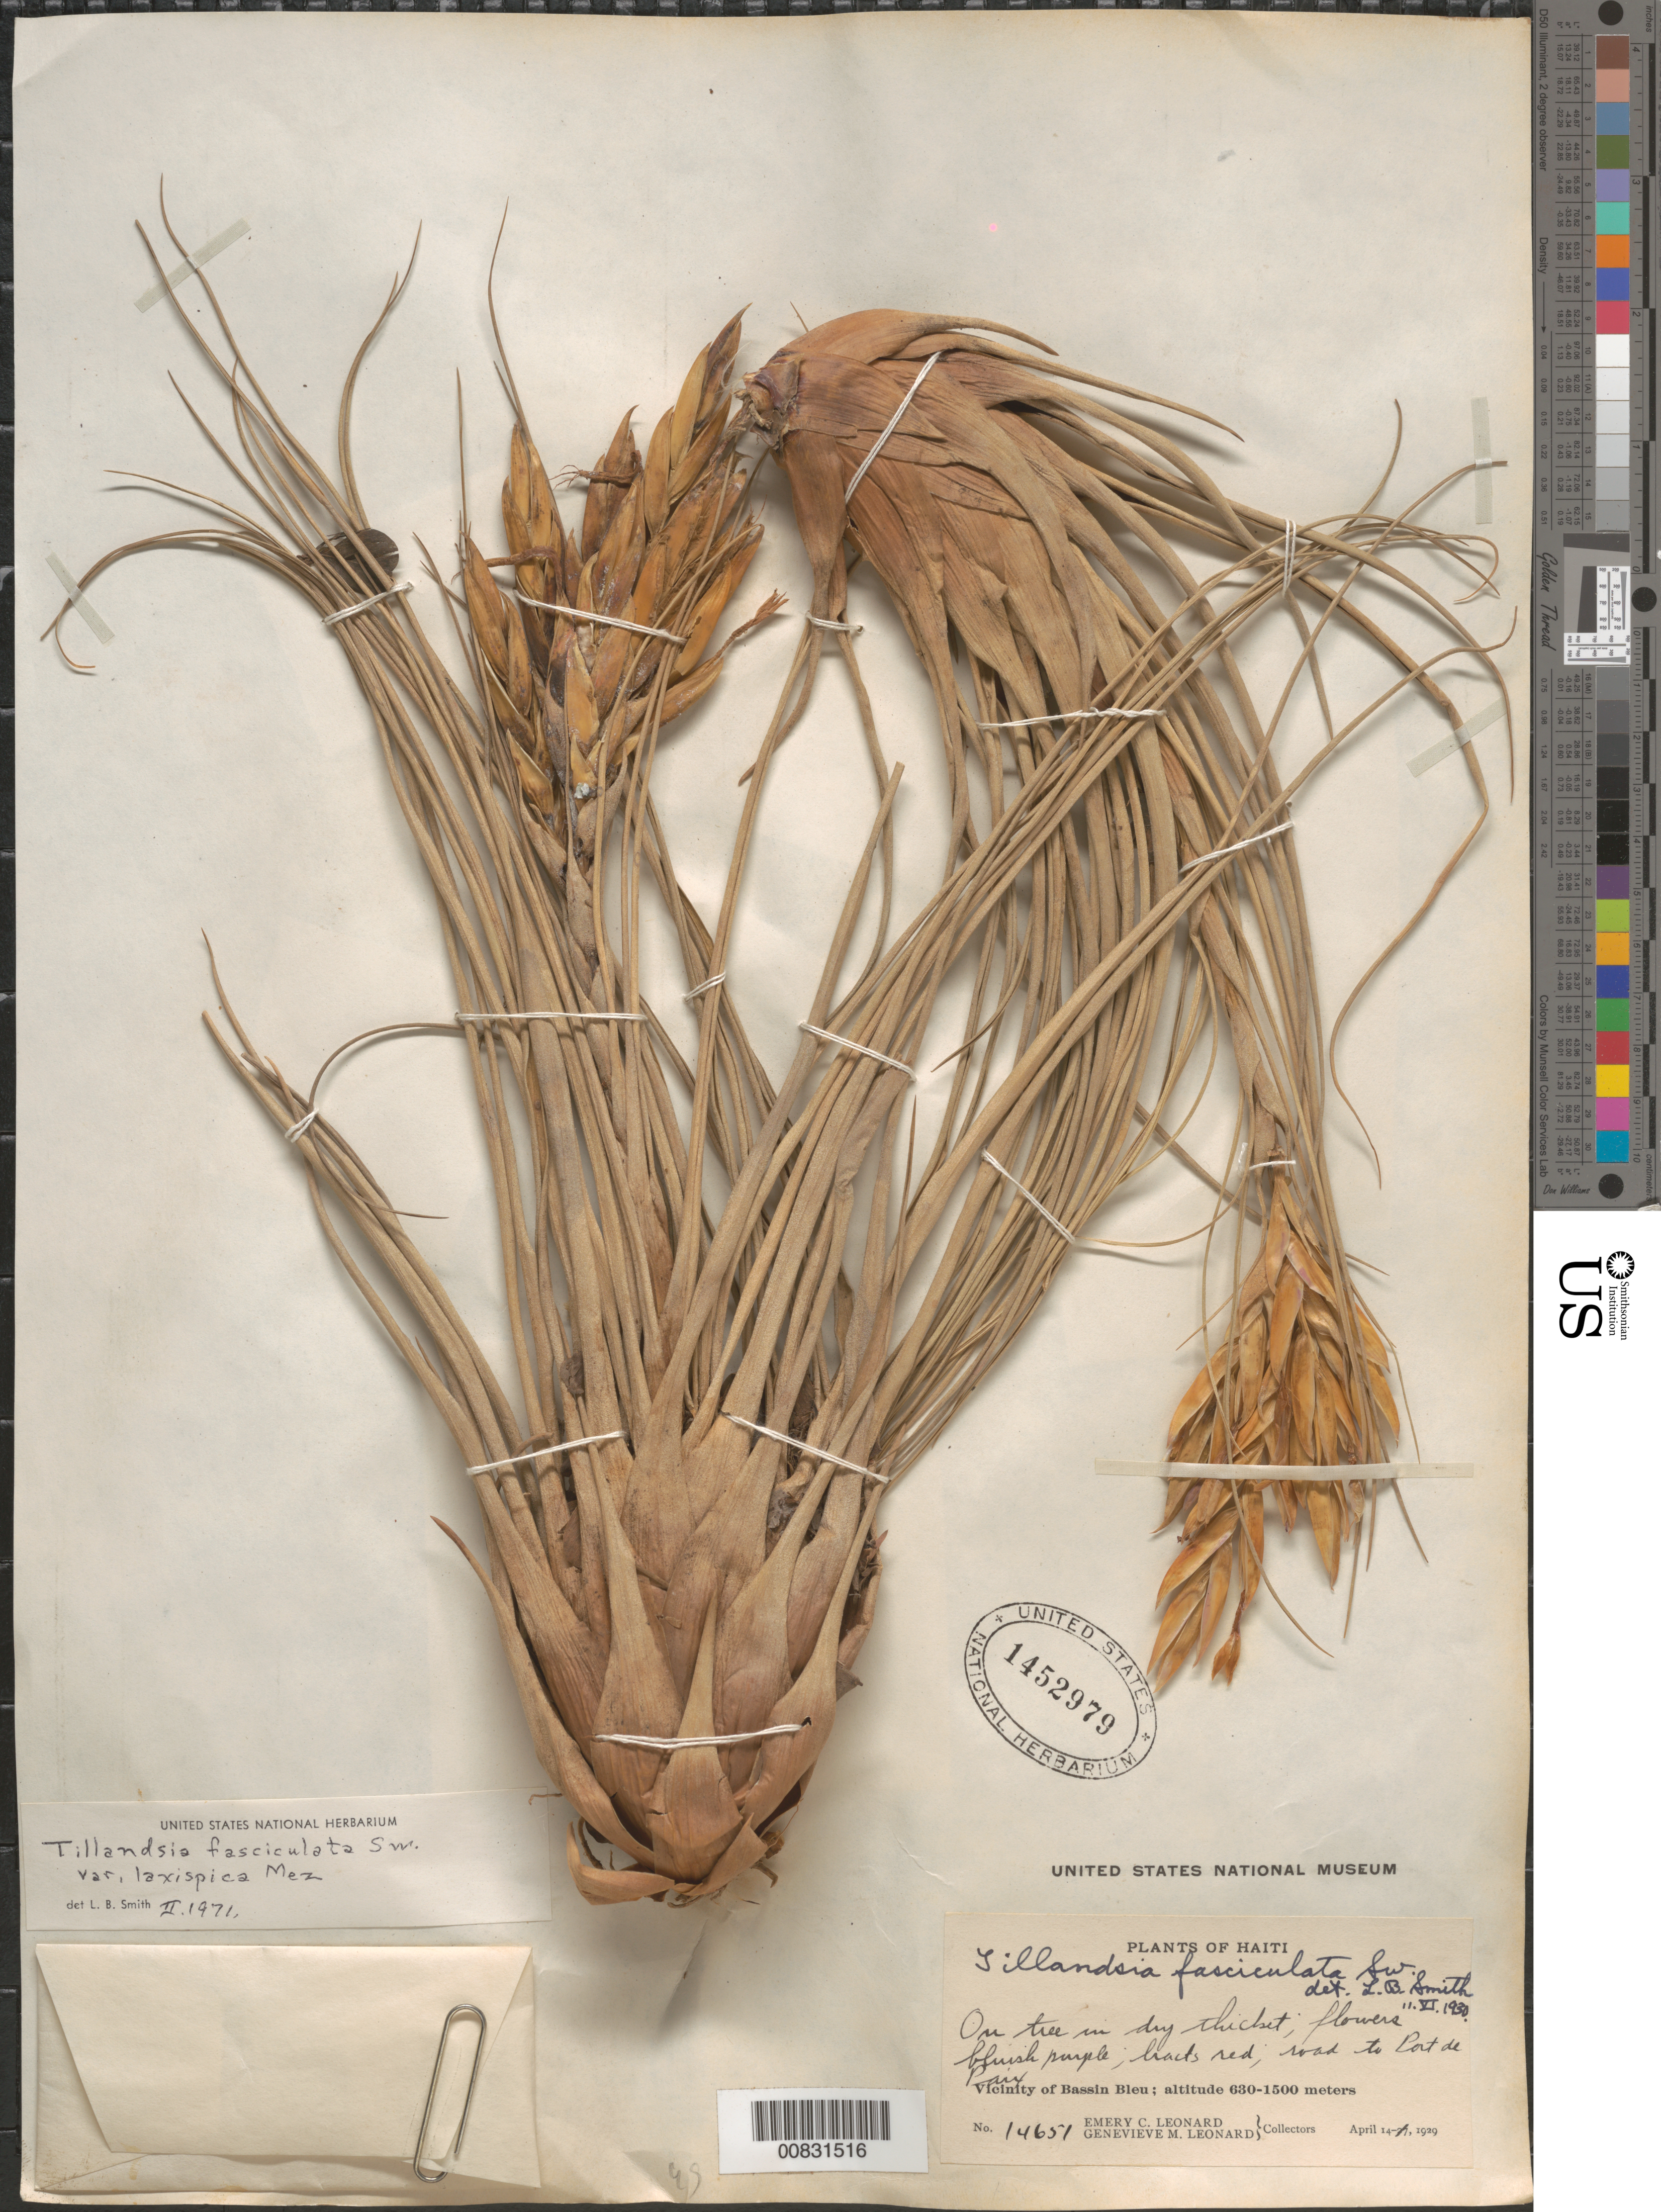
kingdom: Plantae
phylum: Tracheophyta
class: Liliopsida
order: Poales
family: Bromeliaceae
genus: Tillandsia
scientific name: Tillandsia fasciculata var. laxispica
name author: Mez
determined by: Smith, Lyman B., (US), NMNH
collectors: E. C. Leonard & G. M. Leonard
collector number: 14651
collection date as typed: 14 Apr 1929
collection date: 1929-04-14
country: Haiti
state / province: Nord-Ouest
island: Hispaniola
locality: Vicinity of Bassin Bleu. Road to Port de Paix.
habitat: On tree in dry thicket.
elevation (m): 630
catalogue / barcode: US 1452979